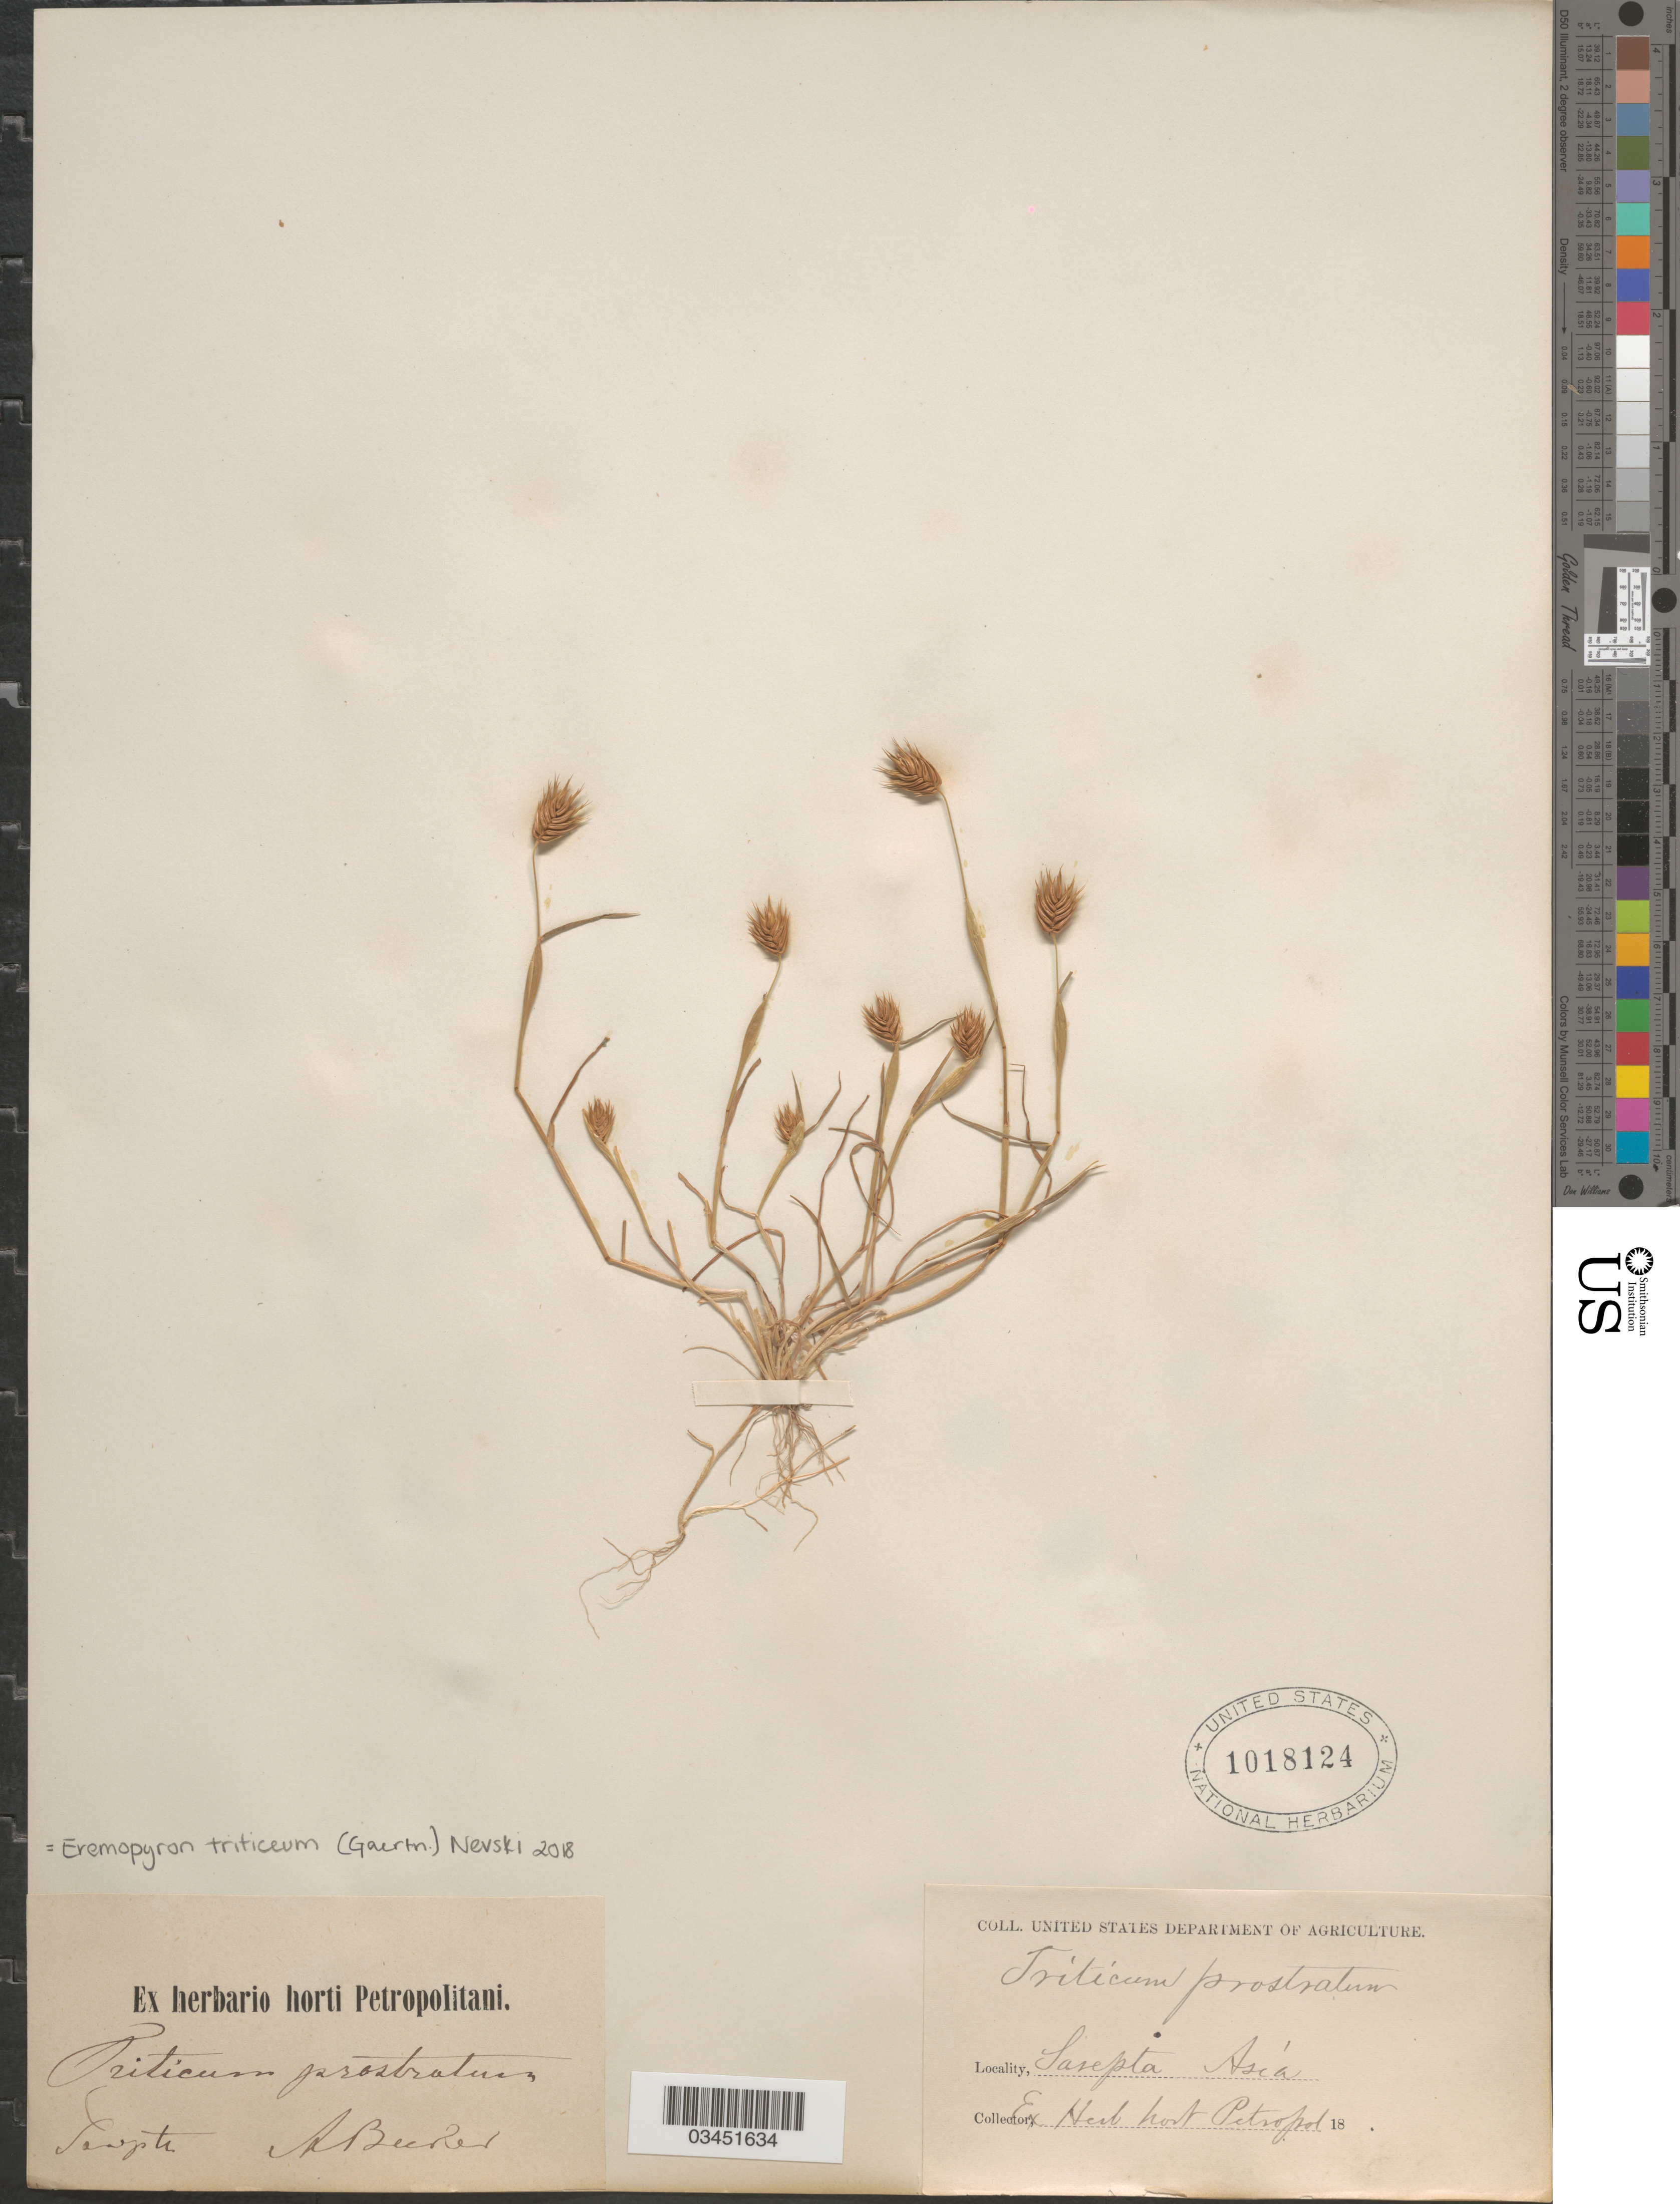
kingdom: Plantae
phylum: Tracheophyta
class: Liliopsida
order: Poales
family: Poaceae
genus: Eremopyrum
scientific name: Eremopyrum triticeum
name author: (Gaertn.) Nevski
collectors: A. Becker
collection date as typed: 18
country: Russian Federation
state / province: Volgograd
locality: Sarepta Asia.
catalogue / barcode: US 1018124